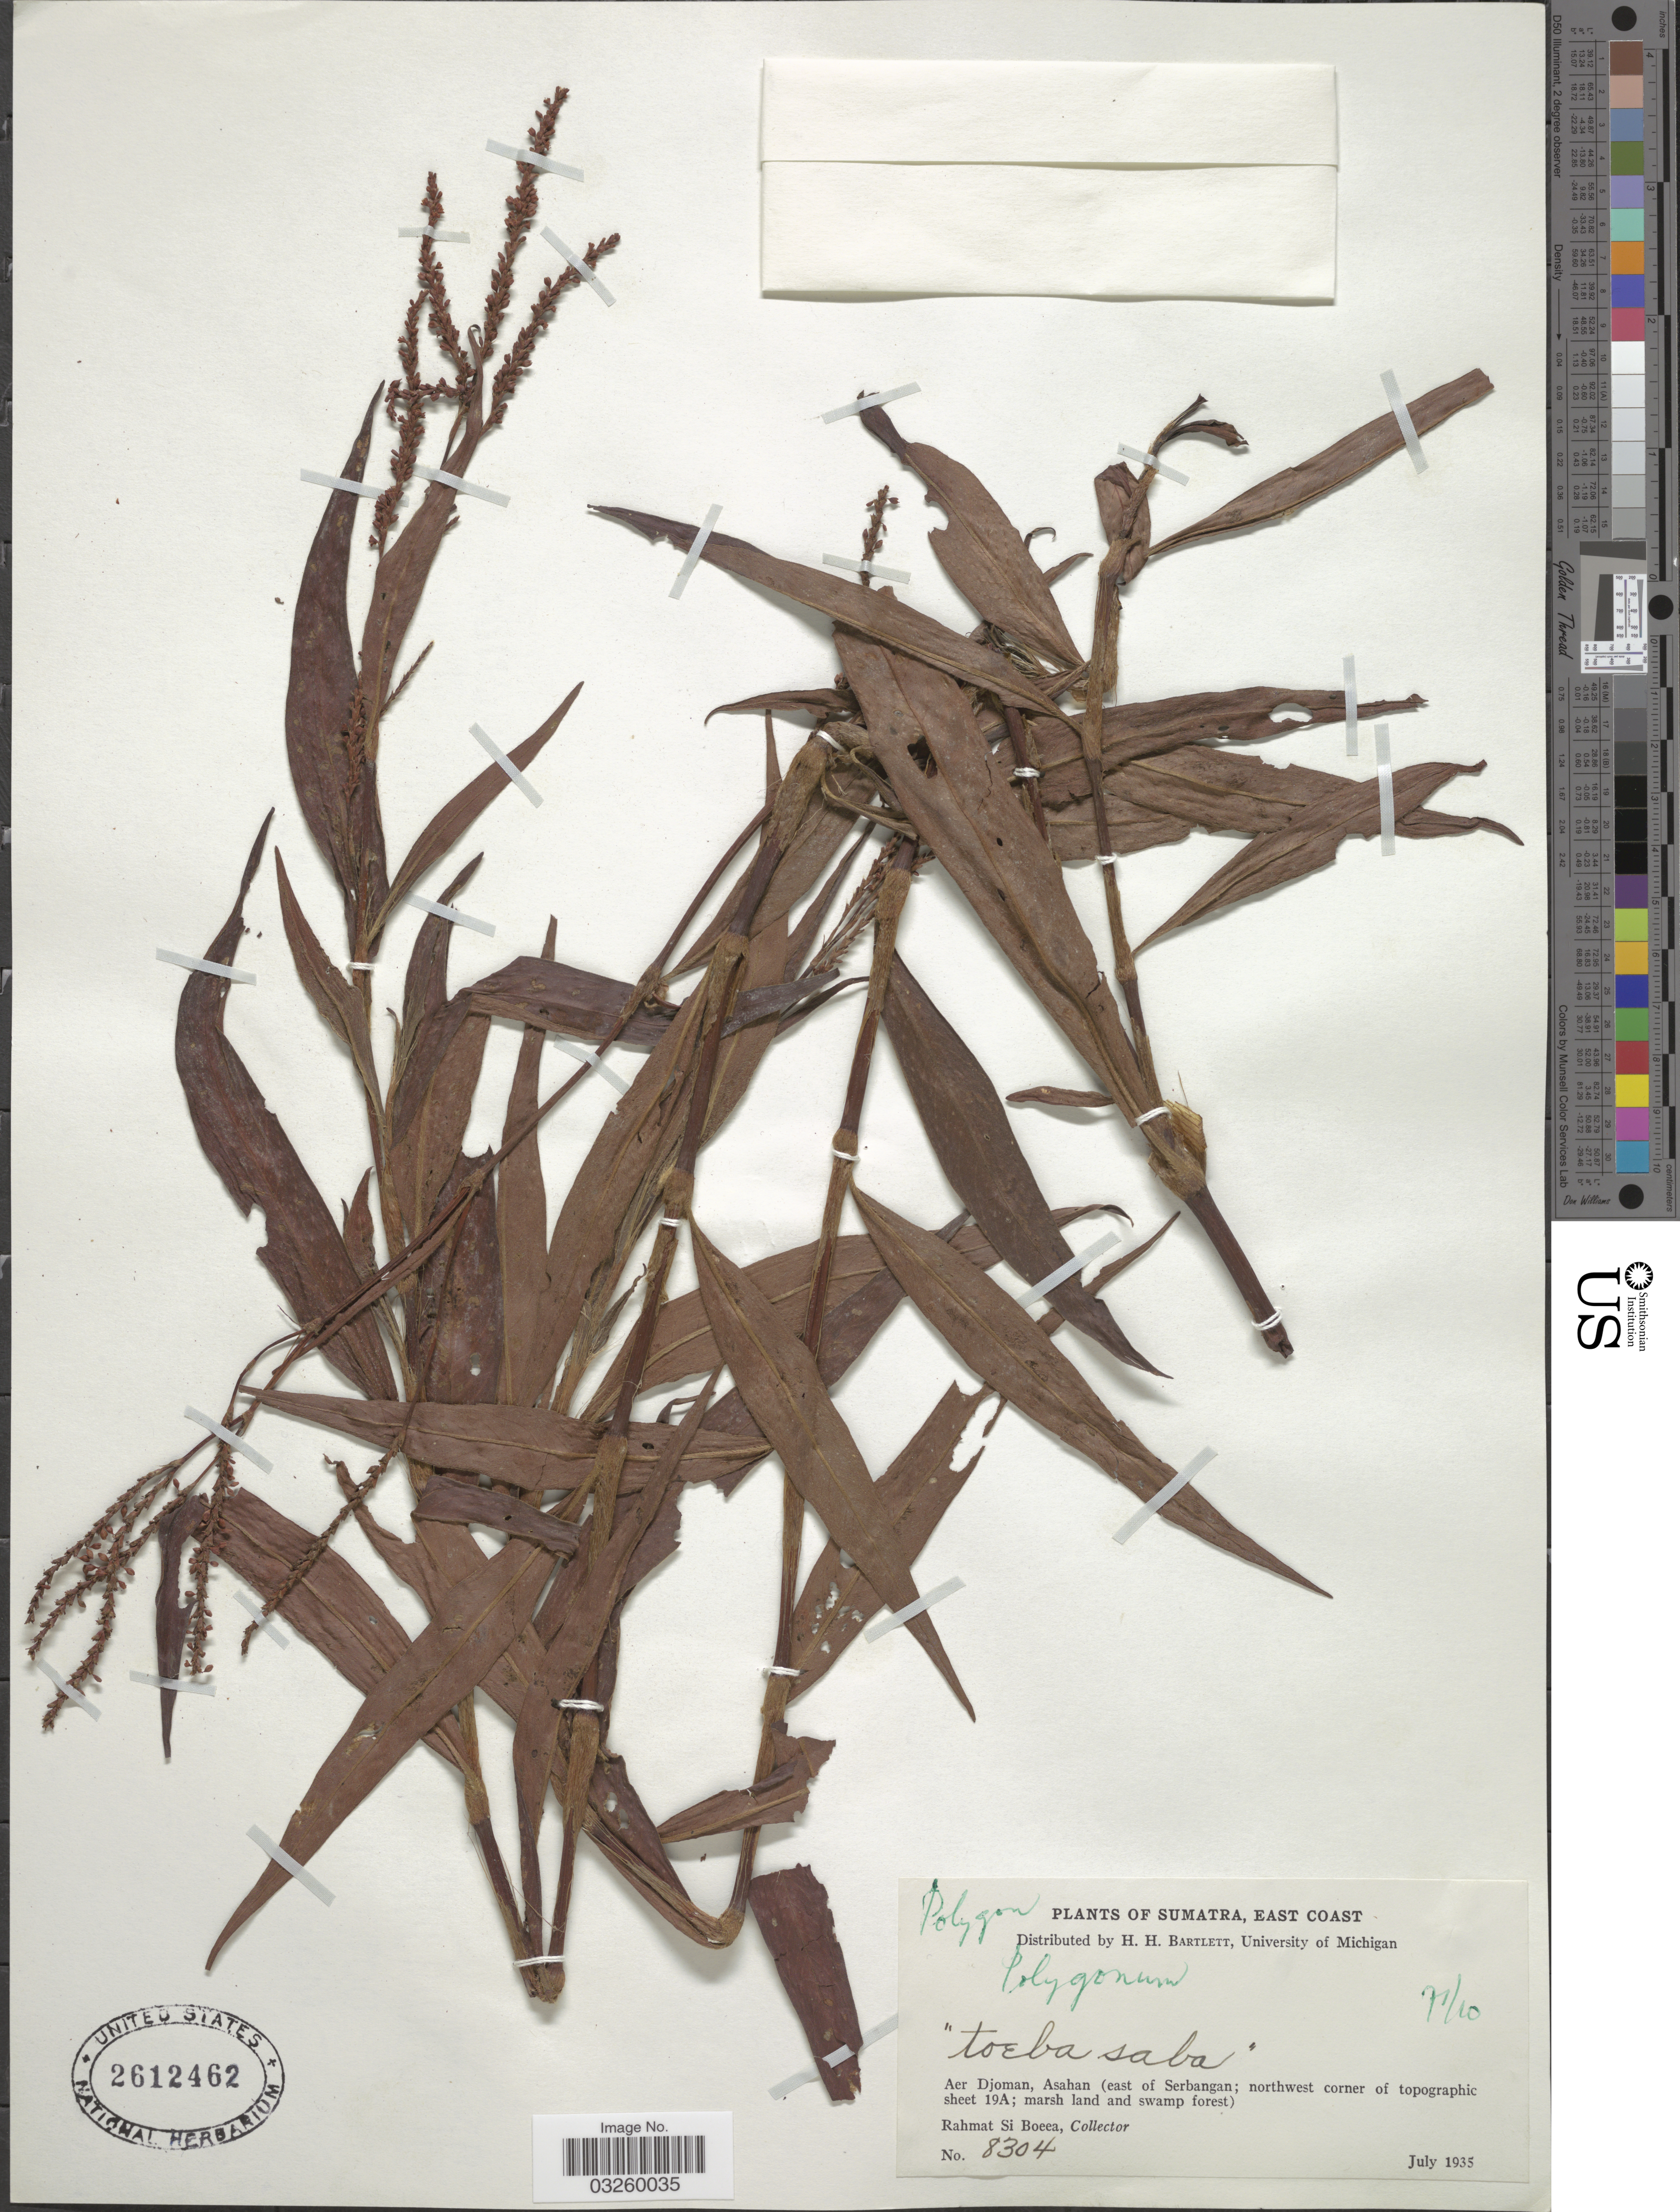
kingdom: Plantae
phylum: Tracheophyta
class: Magnoliopsida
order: Caryophyllales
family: Polygonaceae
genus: Persicaria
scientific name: Persicaria sp.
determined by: Wagner, W. L., (BOT), Smithsonian Institution - National Museum of Natural History (UNITED STATES)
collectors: Rahmat Si Boeea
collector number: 8304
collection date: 1935-07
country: Indonesia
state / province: Sumatra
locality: East Coast. Aer Djoman, Asahan (east of Serbangan; northwest corner of topographic sheet 19A; marsh land and swamp forest).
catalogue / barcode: US 2612462